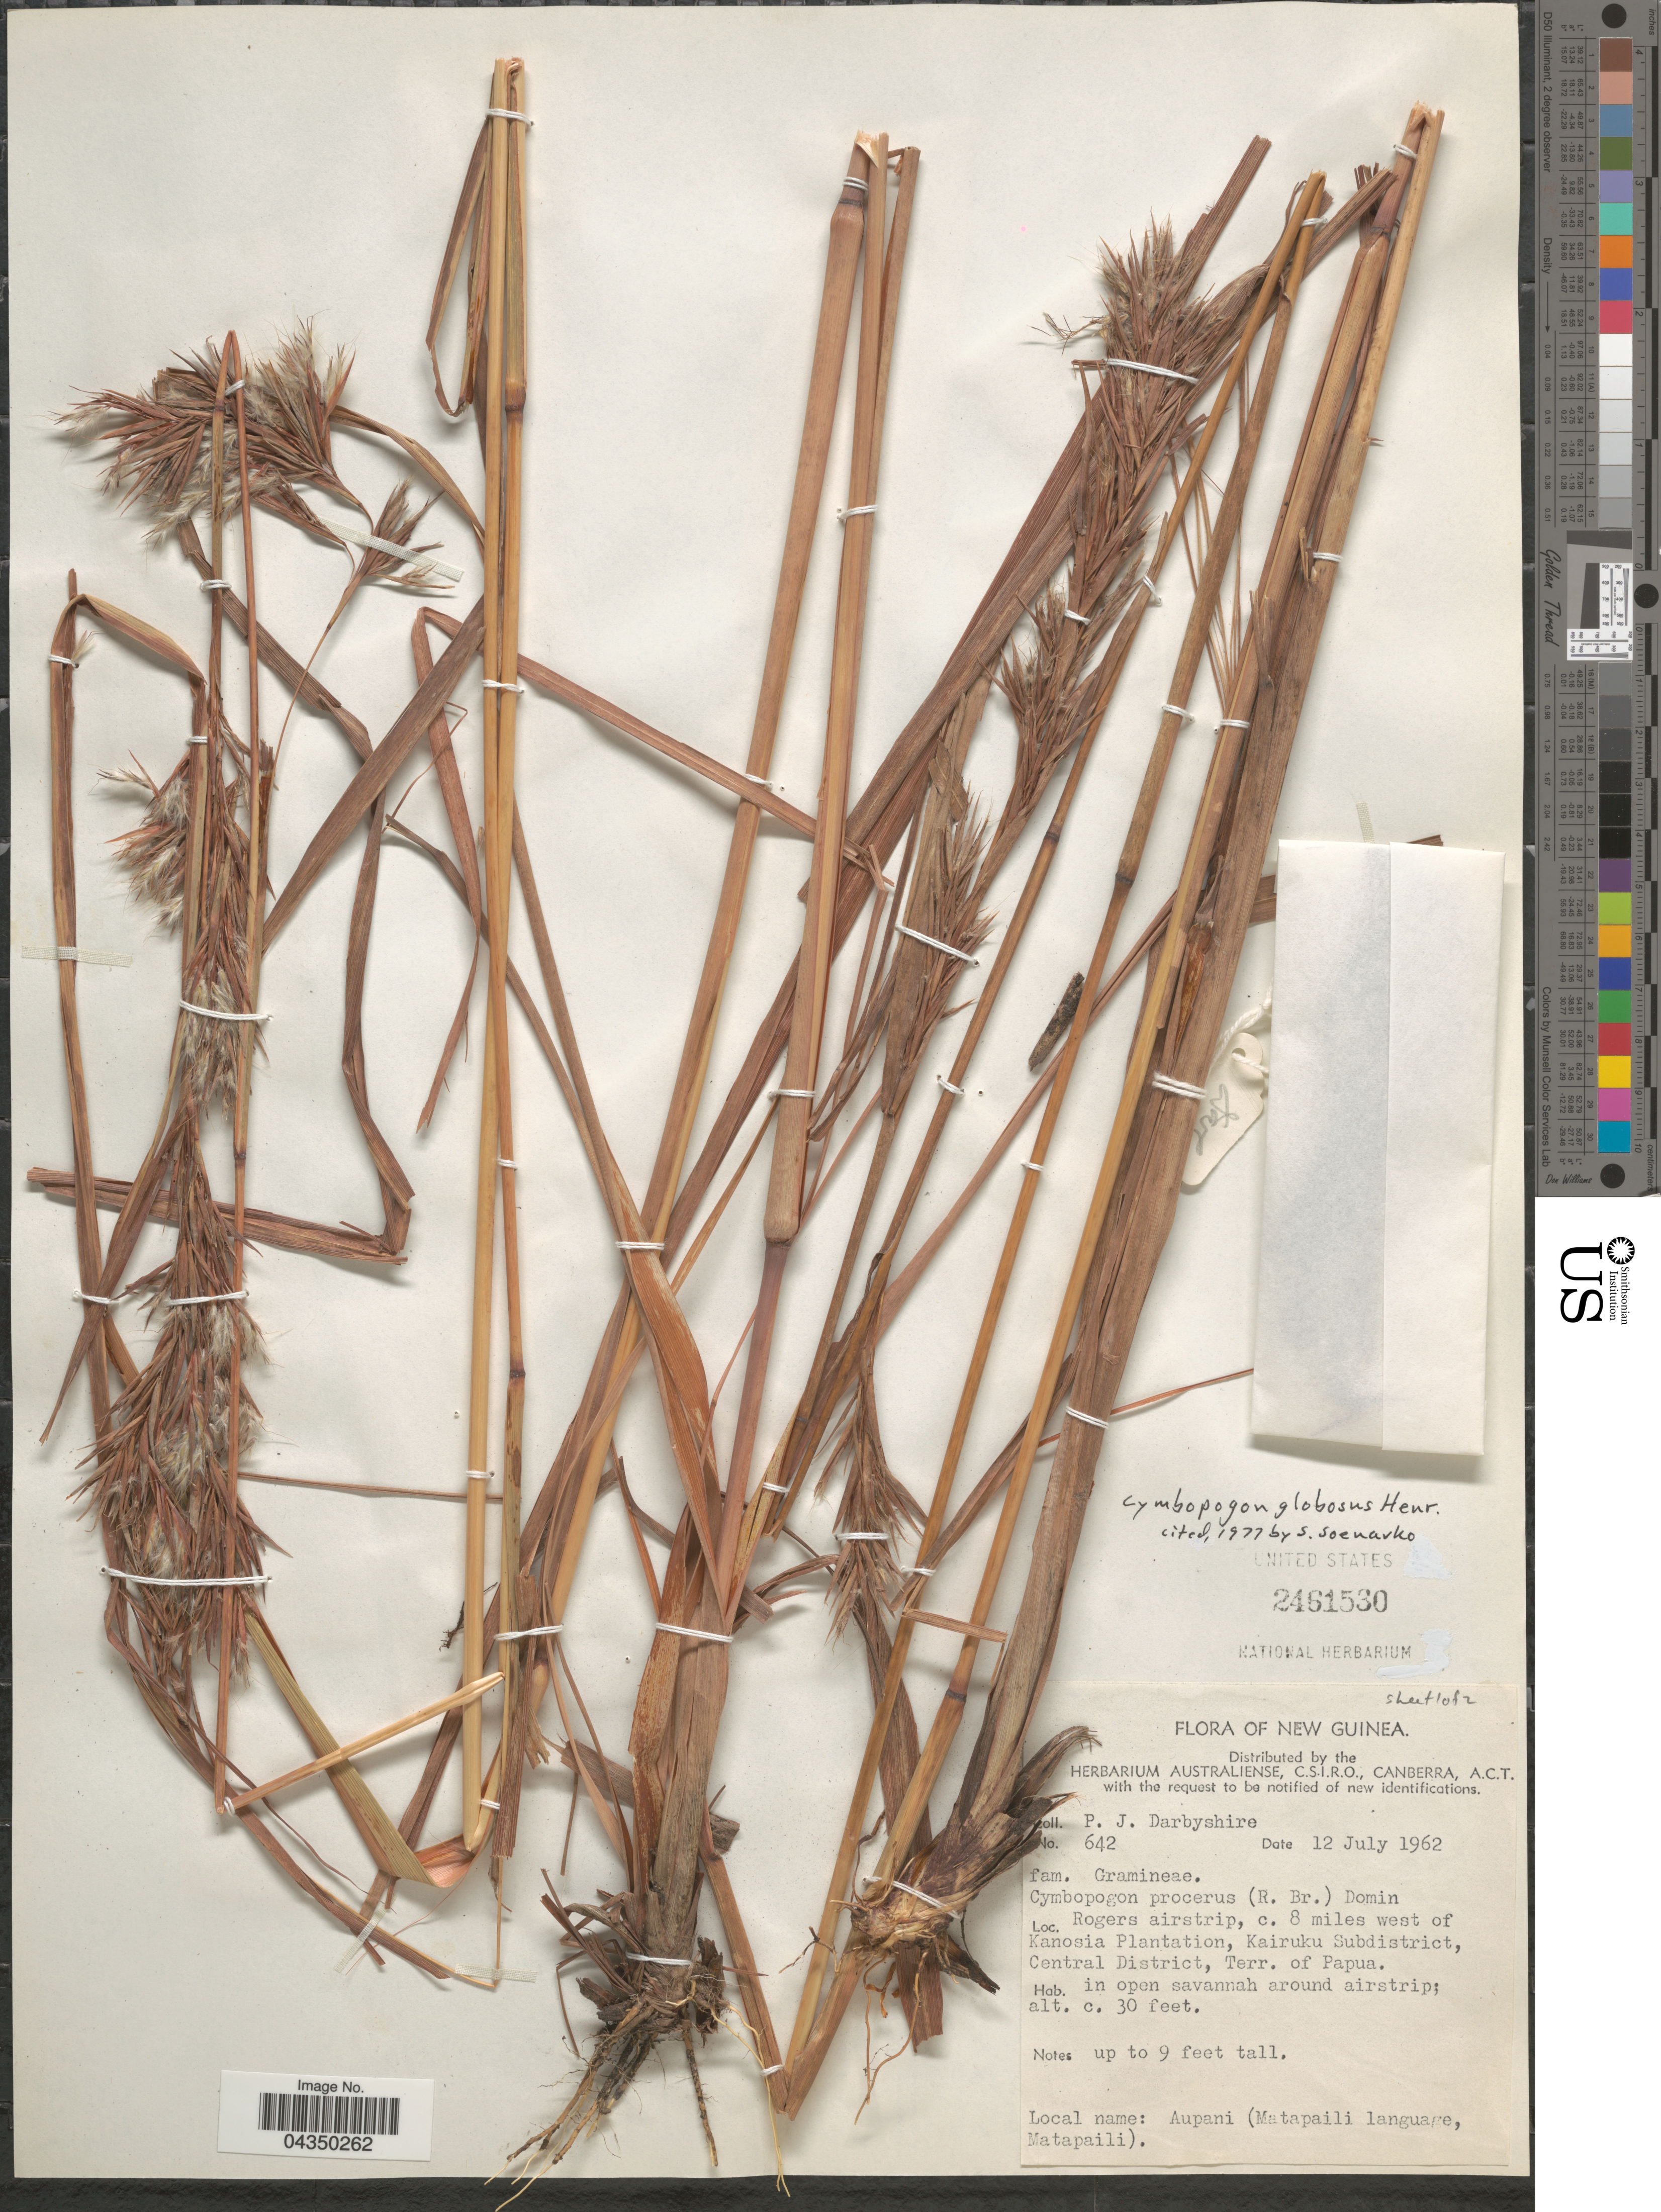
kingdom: Plantae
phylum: Tracheophyta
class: Liliopsida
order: Poales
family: Poaceae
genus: Cymbopogon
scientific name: Cymbopogon globosus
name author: Henr.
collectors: P. Darbyshire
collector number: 642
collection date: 1962-07-12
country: Papua New Guinea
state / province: Central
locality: New Guinea. Rogers airstrip, c. 8 miles west of Kanosia Plantation, Kairuku Subdistrict, Central District, Terr. of Papua.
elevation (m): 9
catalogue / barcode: US 2461530